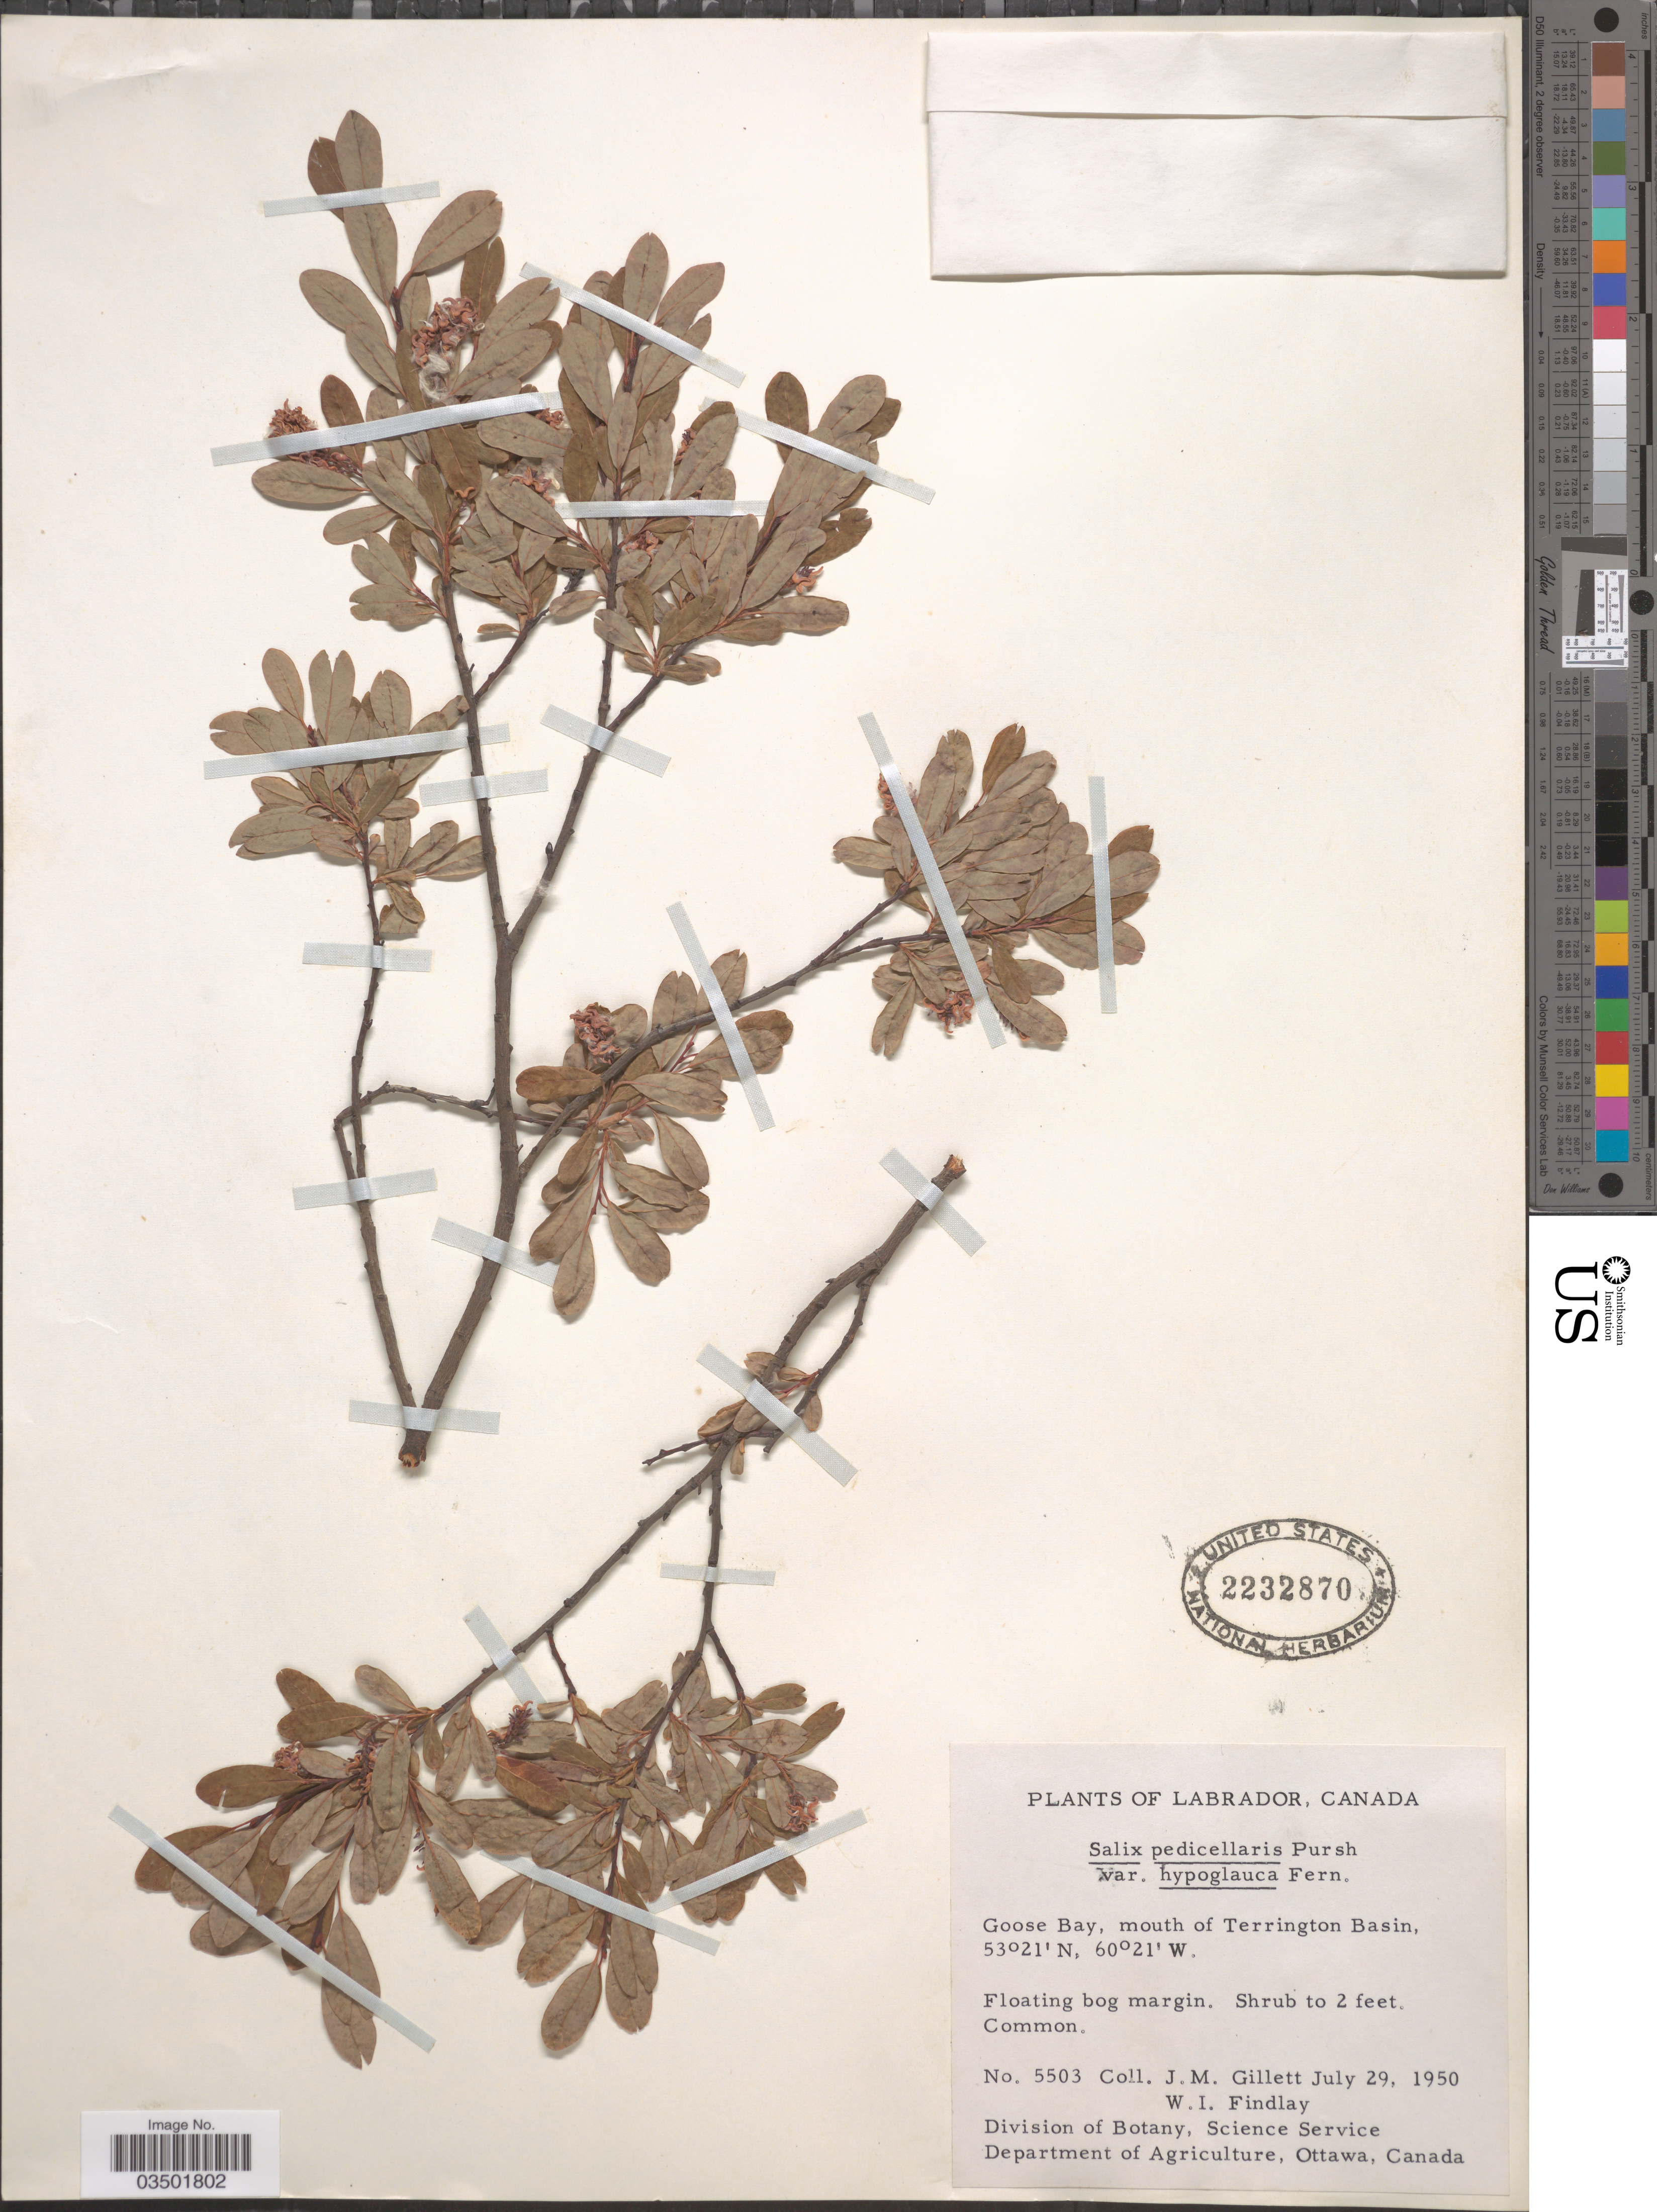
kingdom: Plantae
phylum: Tracheophyta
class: Magnoliopsida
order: Malpighiales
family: Salicaceae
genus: Salix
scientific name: Salix pedicellaris var. hypoglauca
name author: Fernald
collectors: J. M. Gillett & W. Findlay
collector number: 5503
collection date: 1950-07-29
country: Canada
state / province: Newfoundland and Labrador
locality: Labrador, Goose Bay, mouth of Terrington Basin.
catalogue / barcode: US 2232870